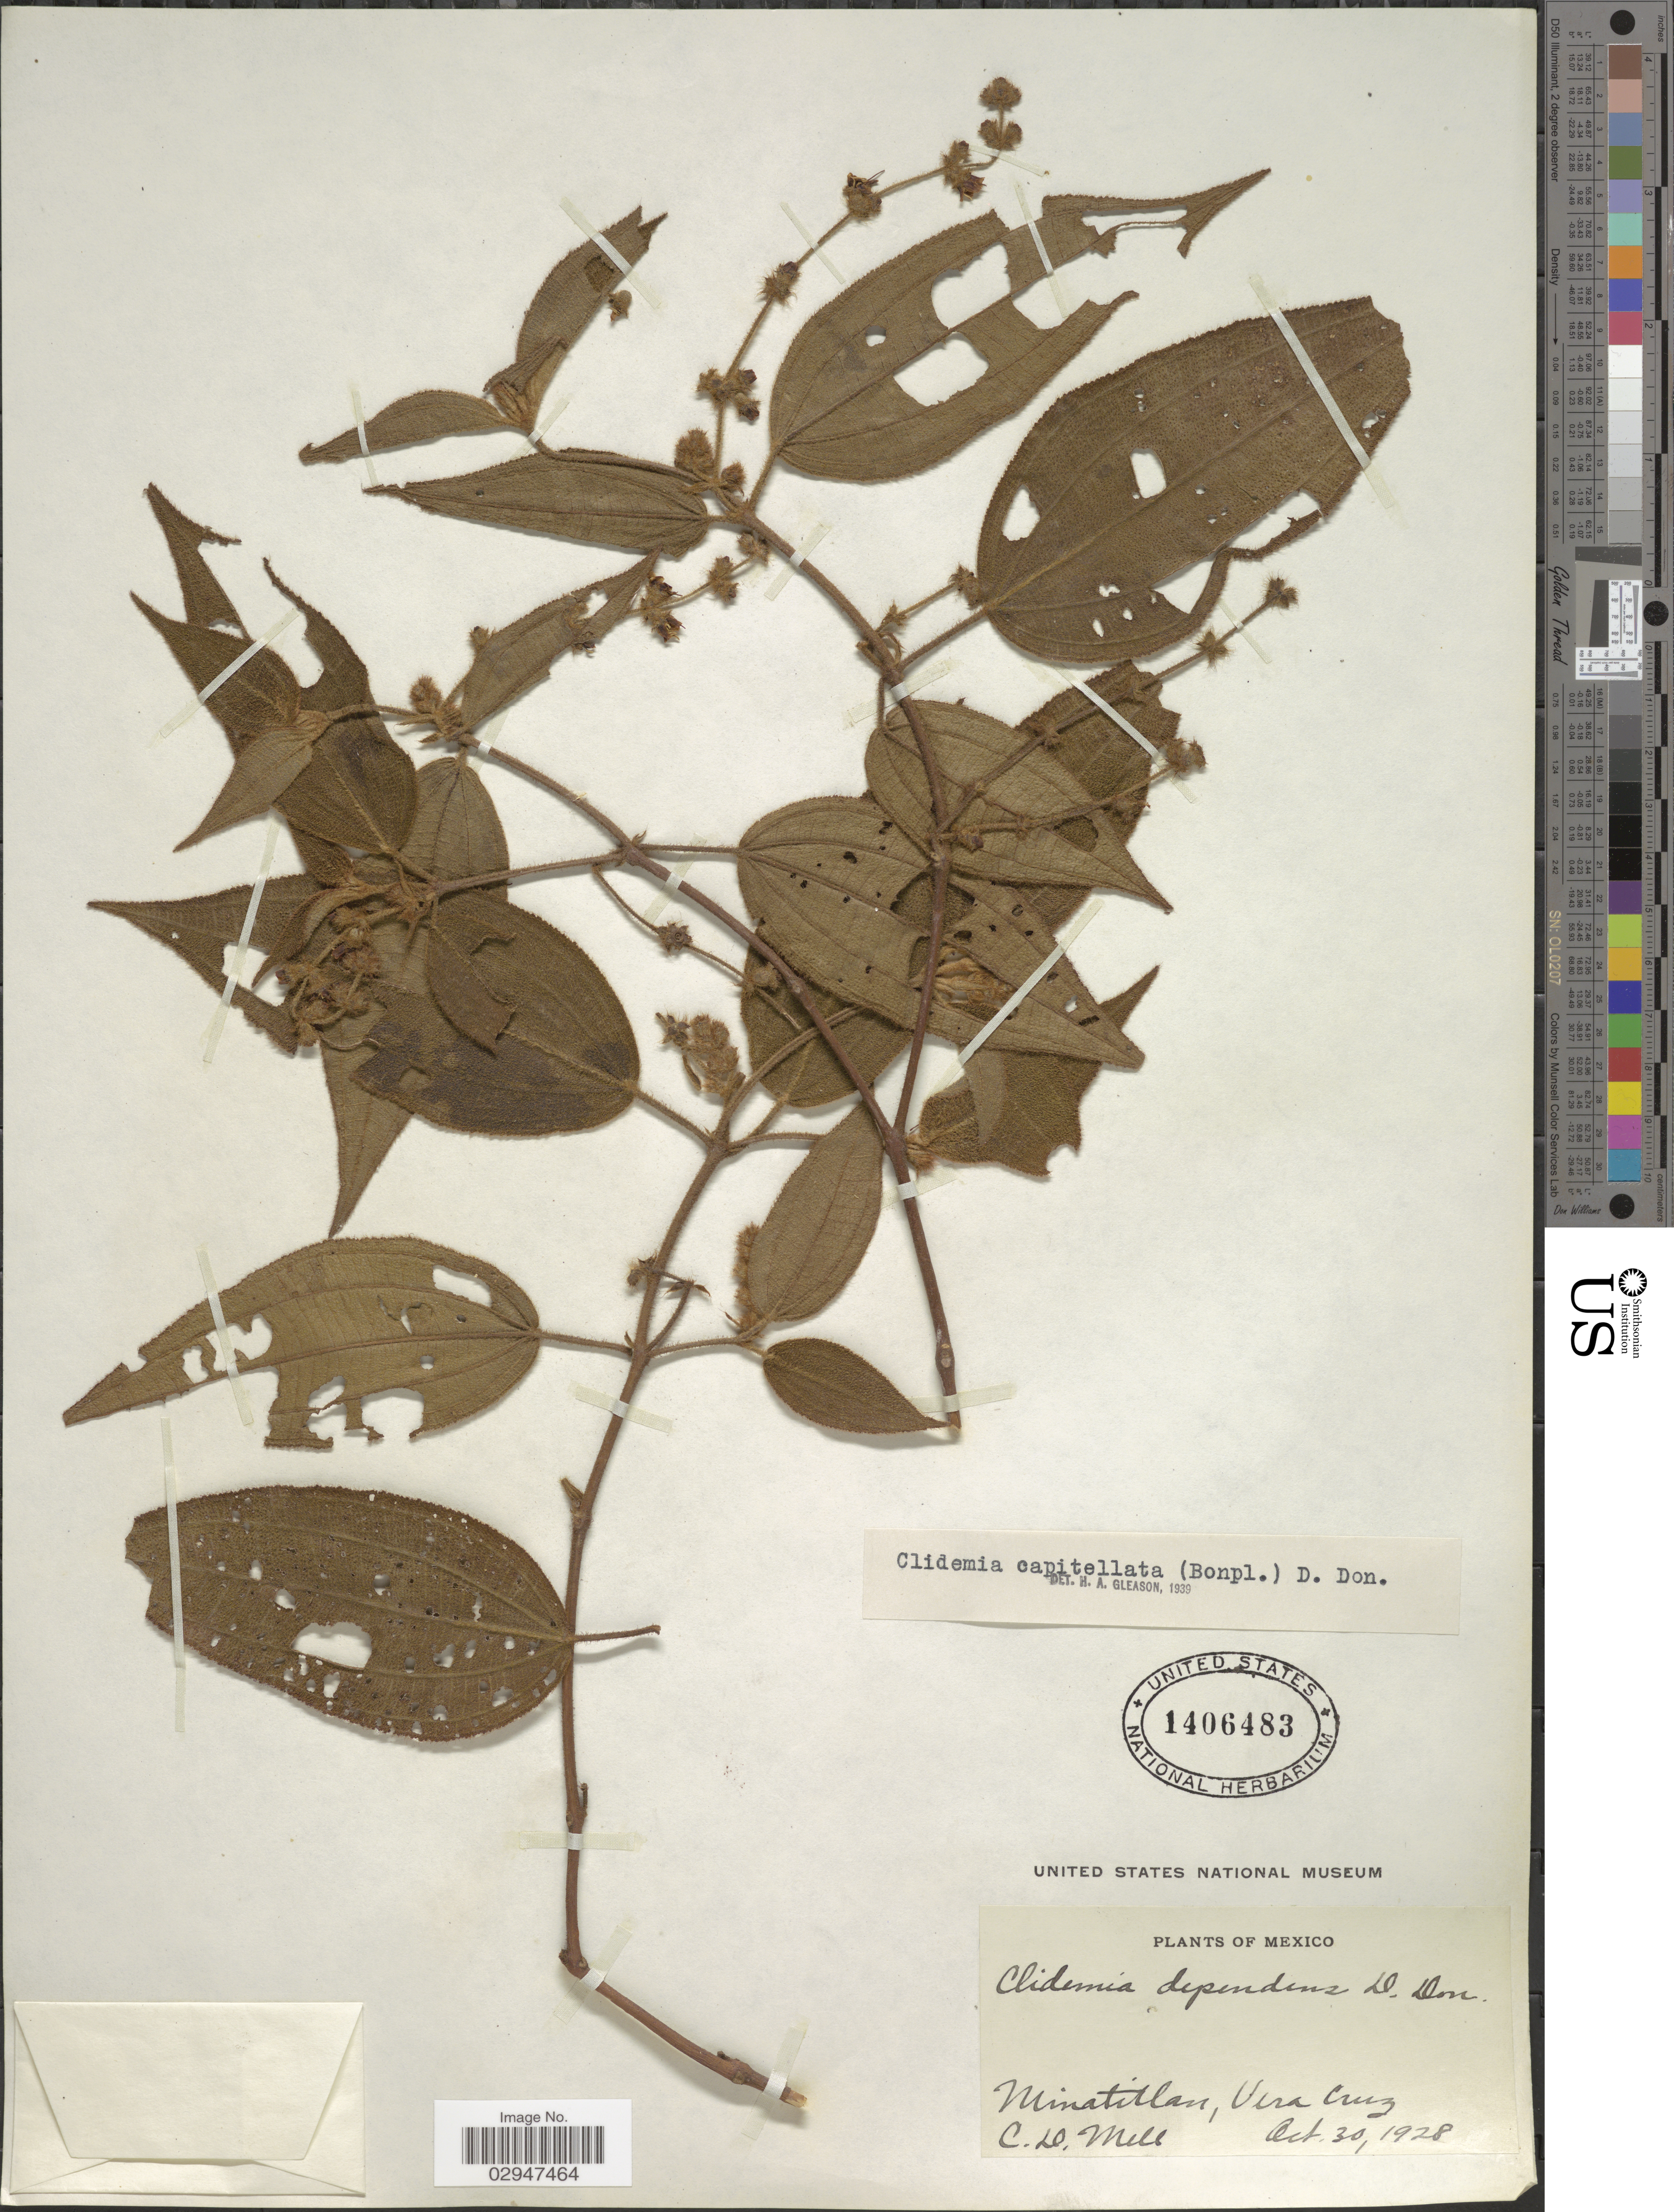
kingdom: Plantae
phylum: Tracheophyta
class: Magnoliopsida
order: Myrtales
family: Melastomataceae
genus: Clidemia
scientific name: Clidemia capitellata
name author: (Bonpl.) D. Don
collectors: C. D. Mell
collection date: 1928-10-30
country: Mexico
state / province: Veracruz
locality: Minatitlan, Vera Cruz.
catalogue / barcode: US 1406483